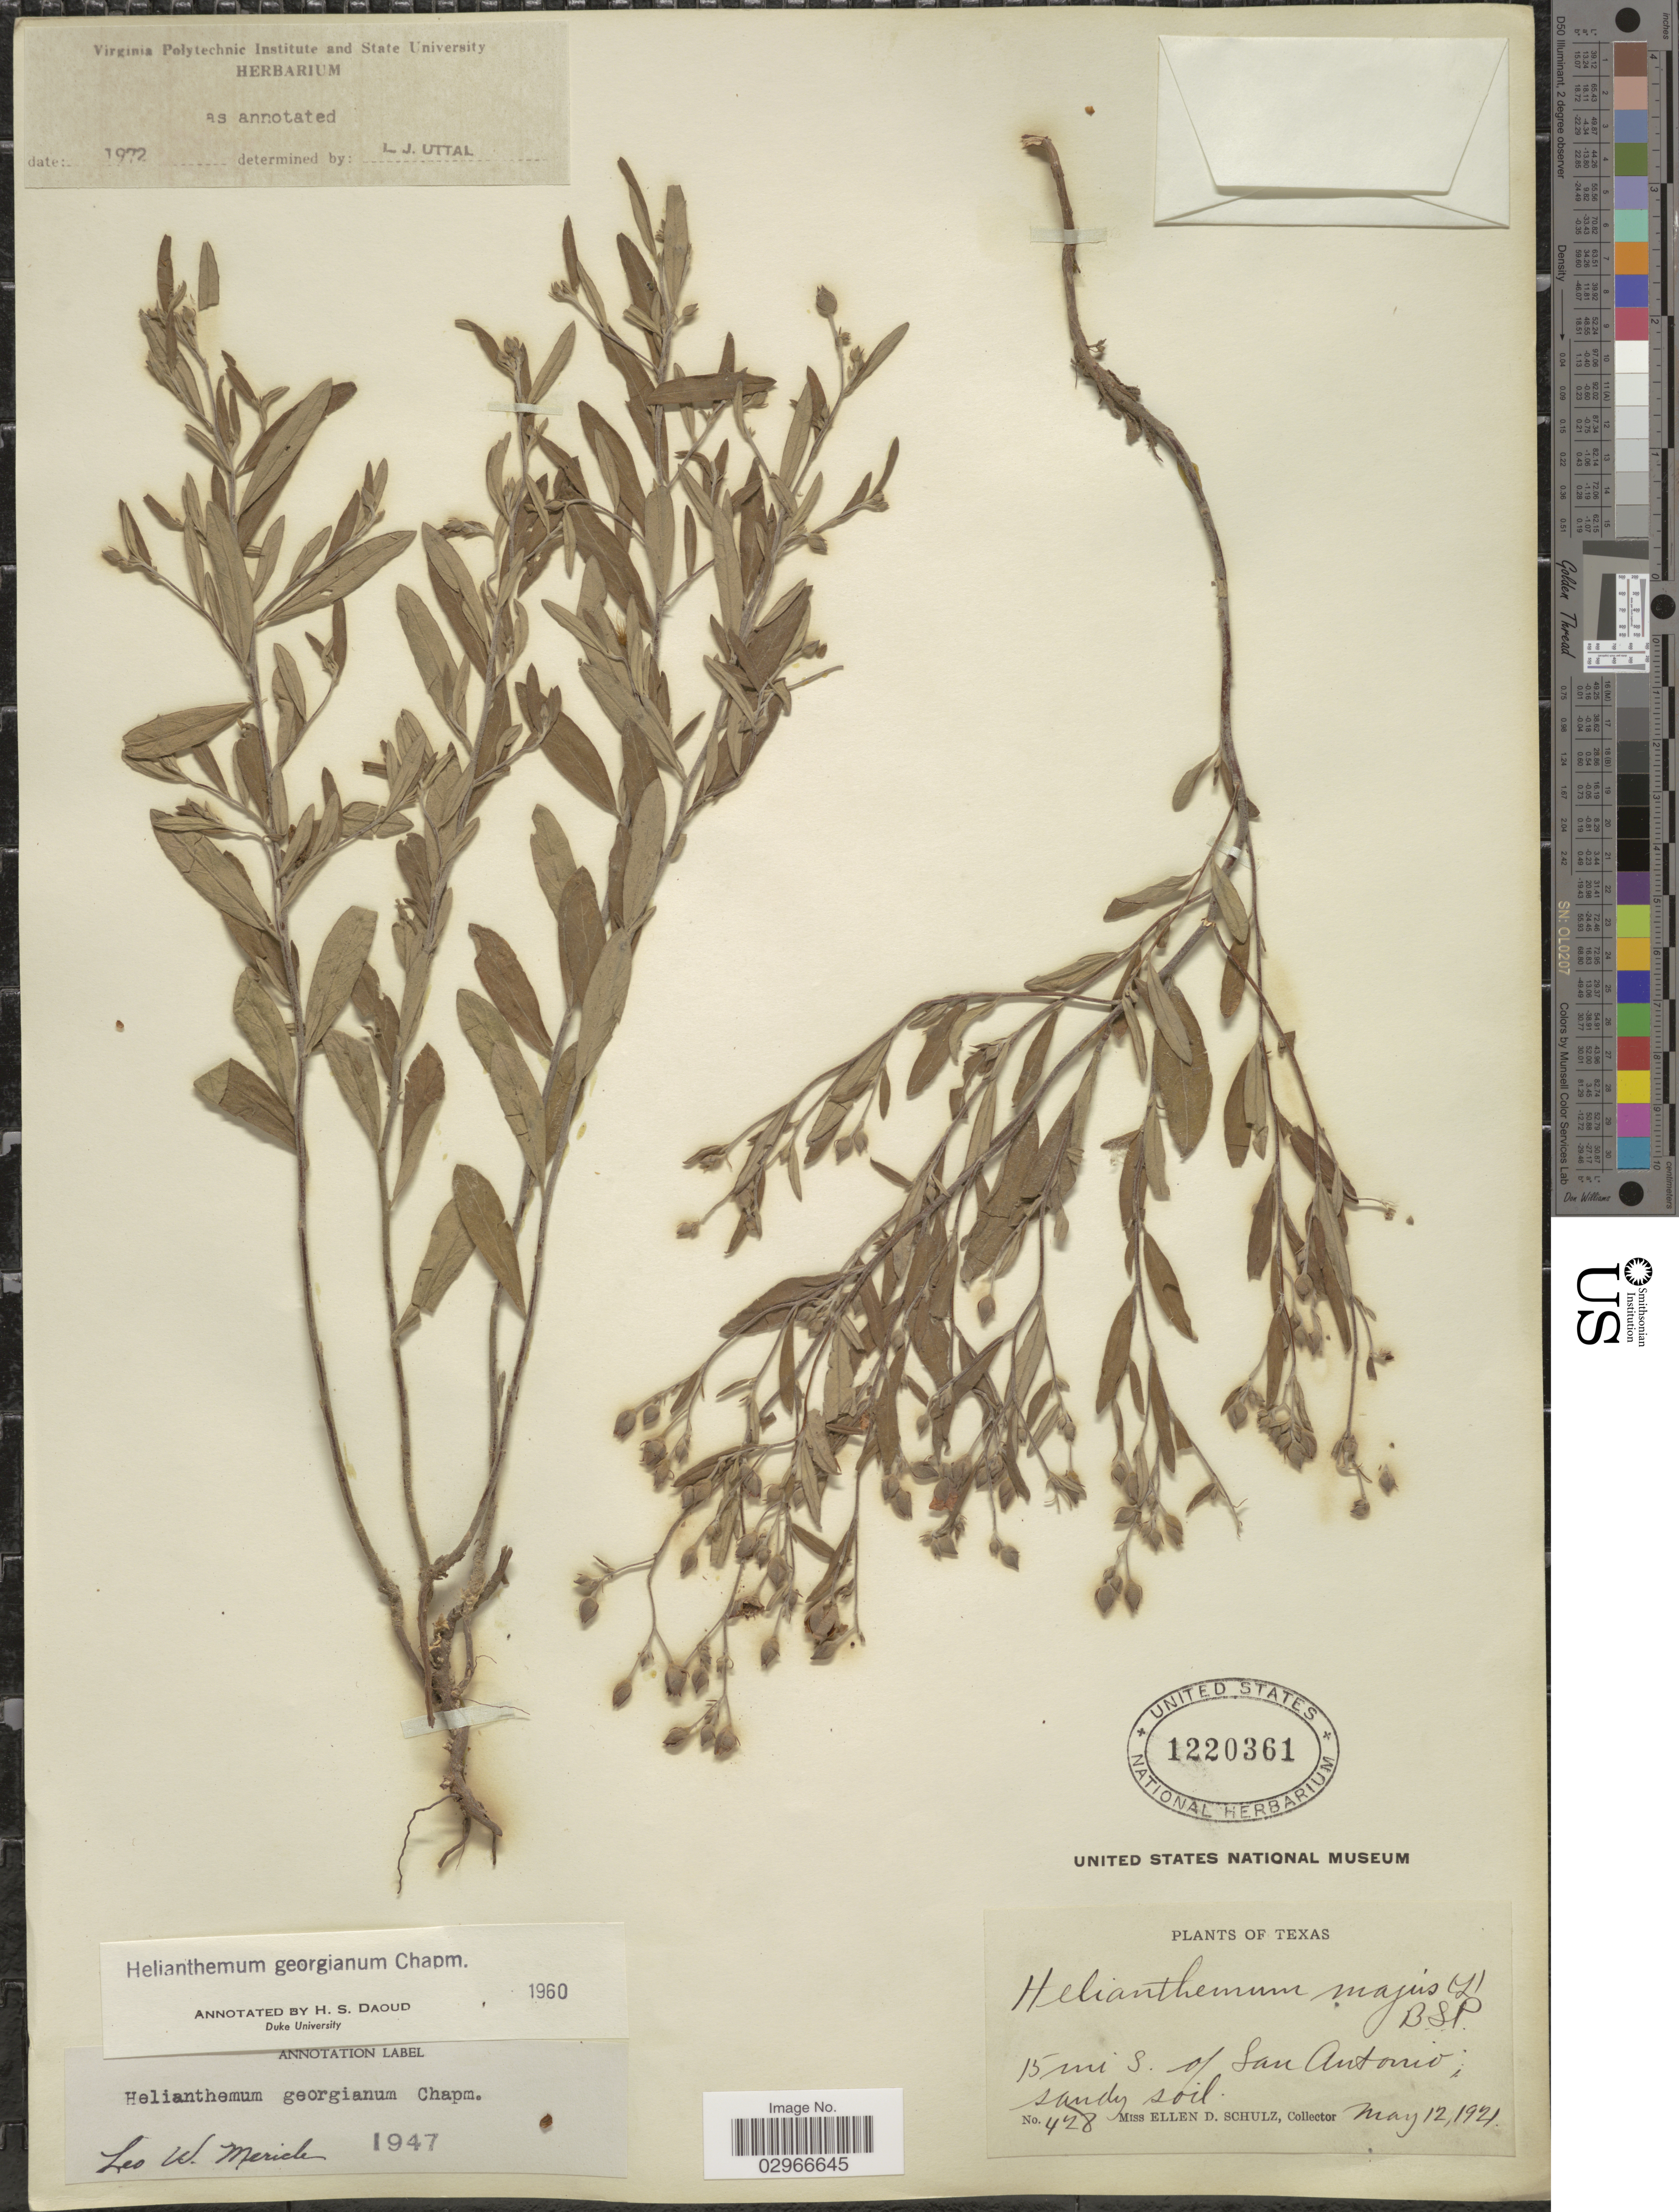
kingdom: Plantae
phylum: Tracheophyta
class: Magnoliopsida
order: Malvales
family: Cistaceae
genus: Helianthemum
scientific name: Helianthemum georgianum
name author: Chapm.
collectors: E. D. Schulz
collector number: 428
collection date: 1921-05-12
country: United States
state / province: Texas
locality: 15 mi S. of San Antonio.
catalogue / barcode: US 1220361